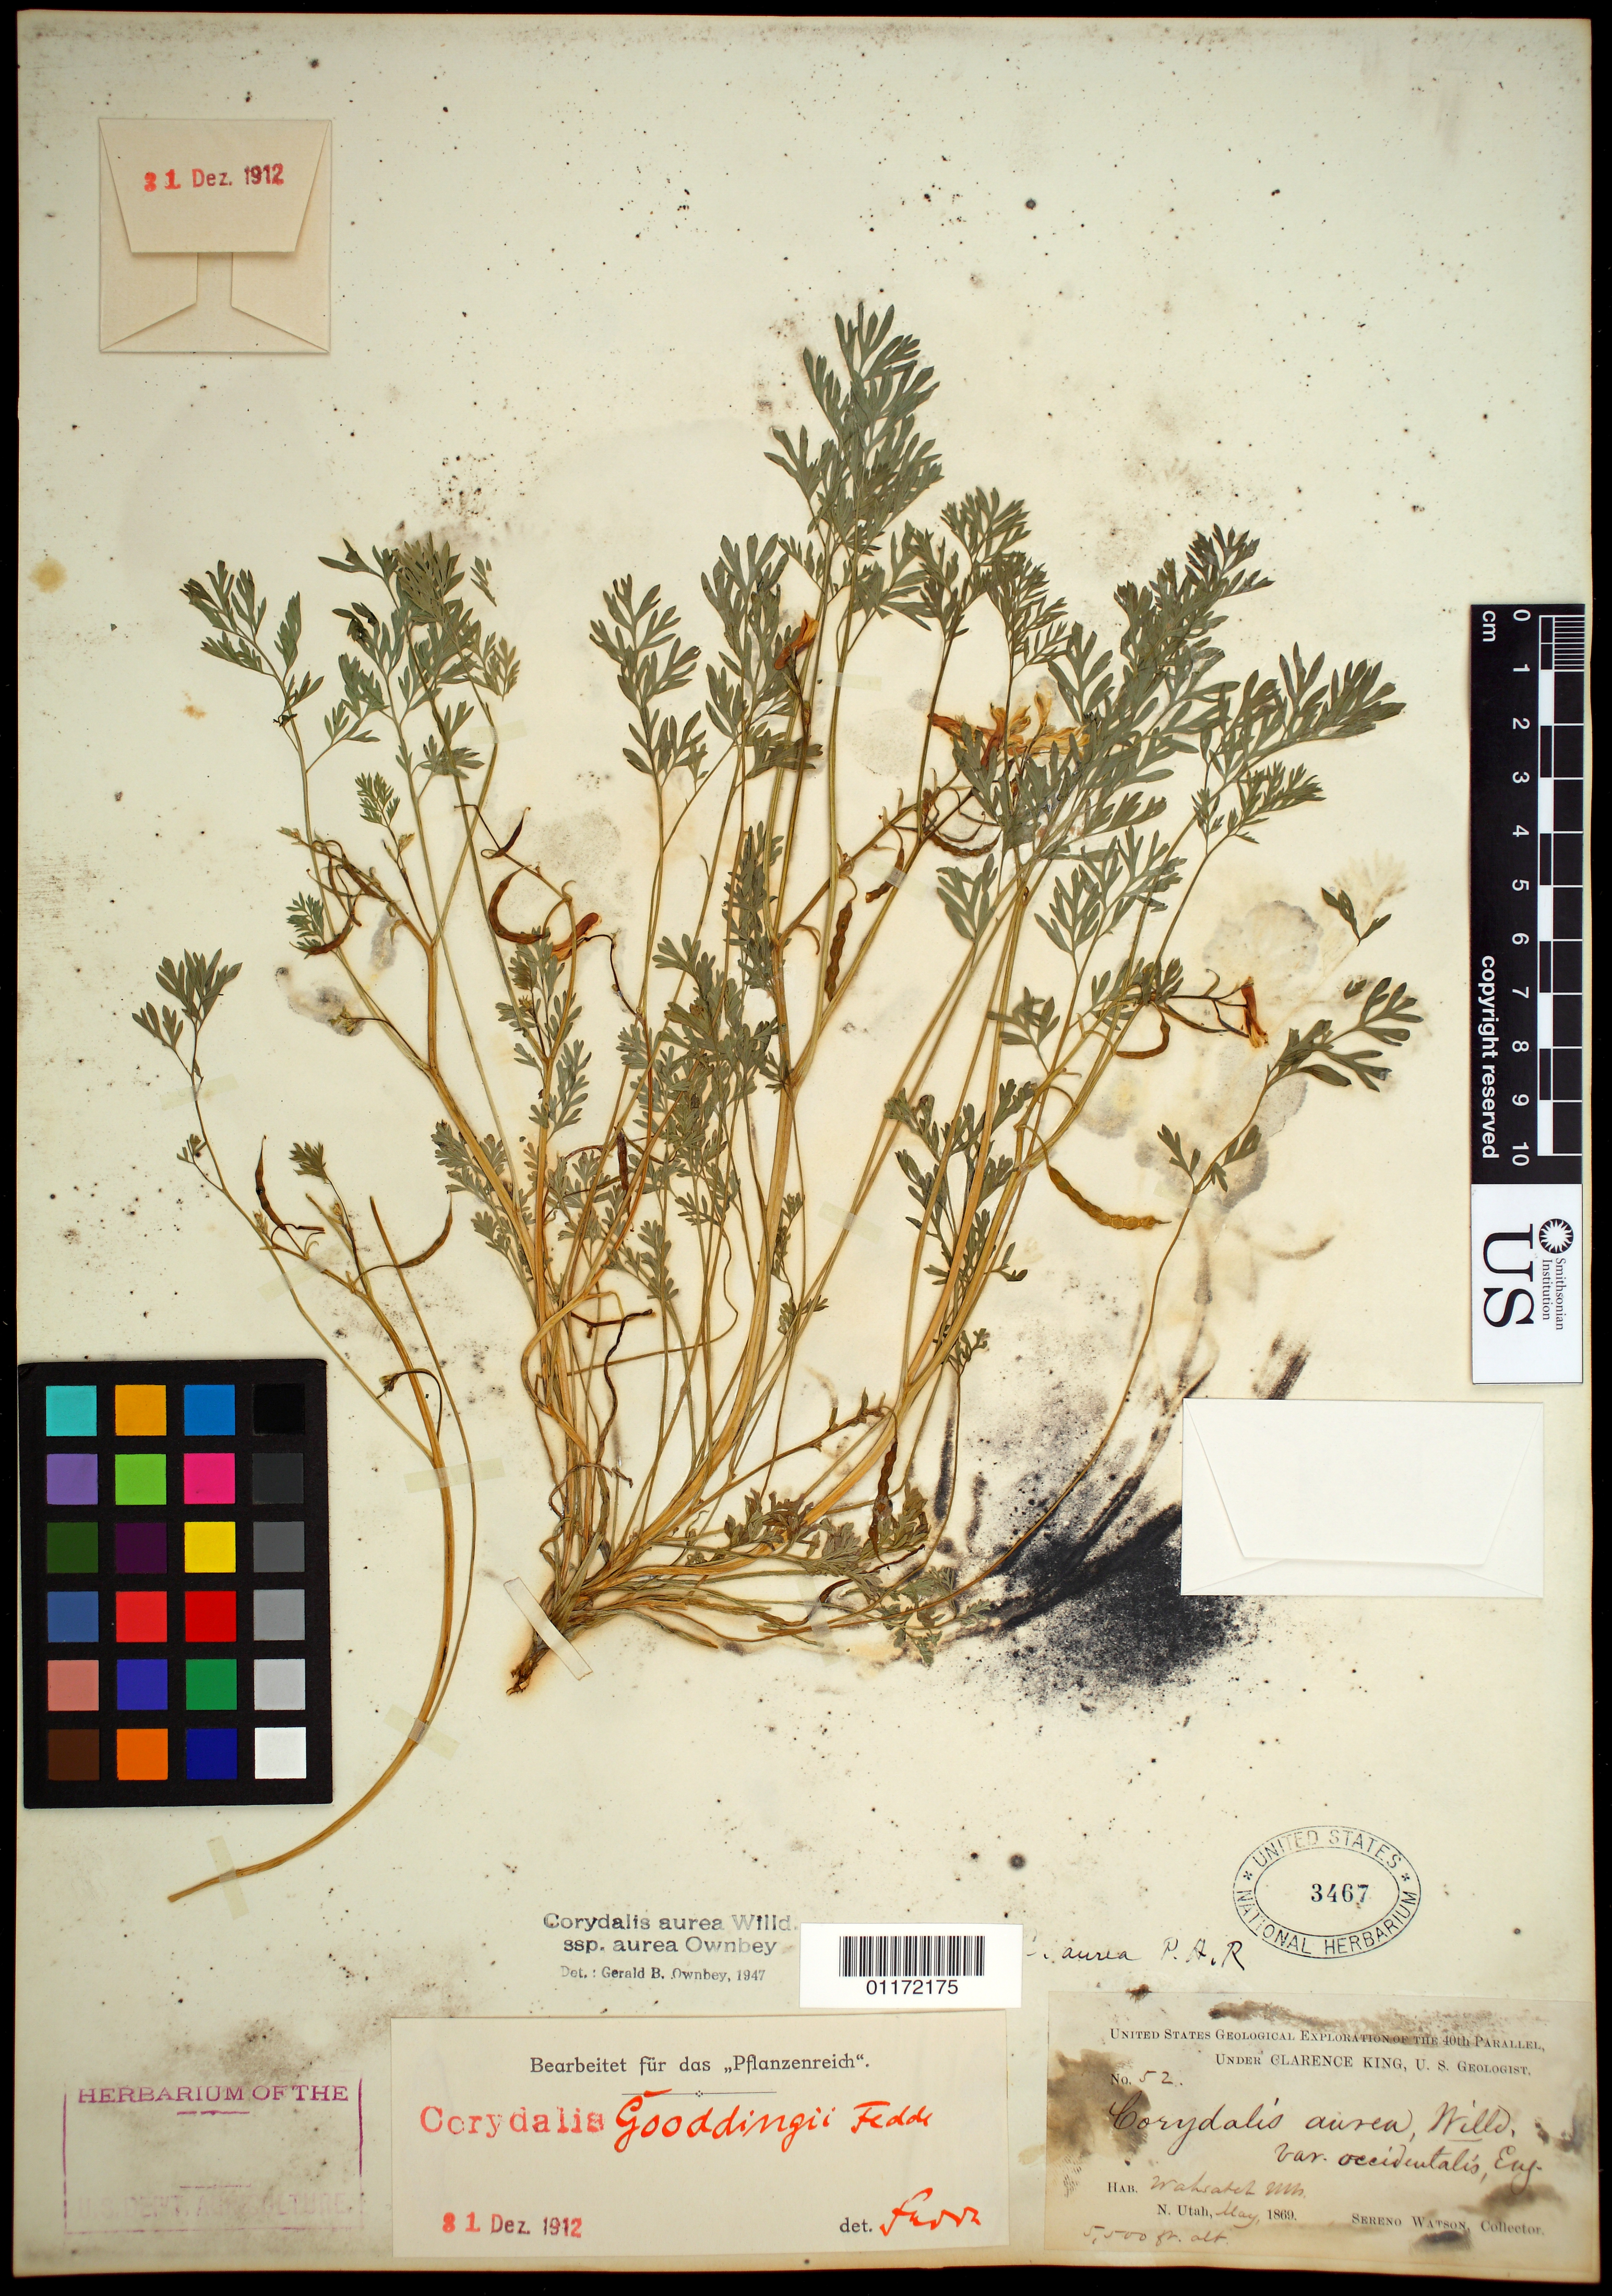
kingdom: Plantae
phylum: Tracheophyta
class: Magnoliopsida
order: Ranunculales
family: Papaveraceae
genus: Corydalis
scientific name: Corydalis aurea subsp. aurea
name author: Willd.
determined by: Ownbey, G. B.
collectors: S. Watson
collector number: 52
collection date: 1869-05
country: United States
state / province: Utah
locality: Wasatch Mountains, N. Utah.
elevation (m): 1676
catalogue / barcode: US 3467